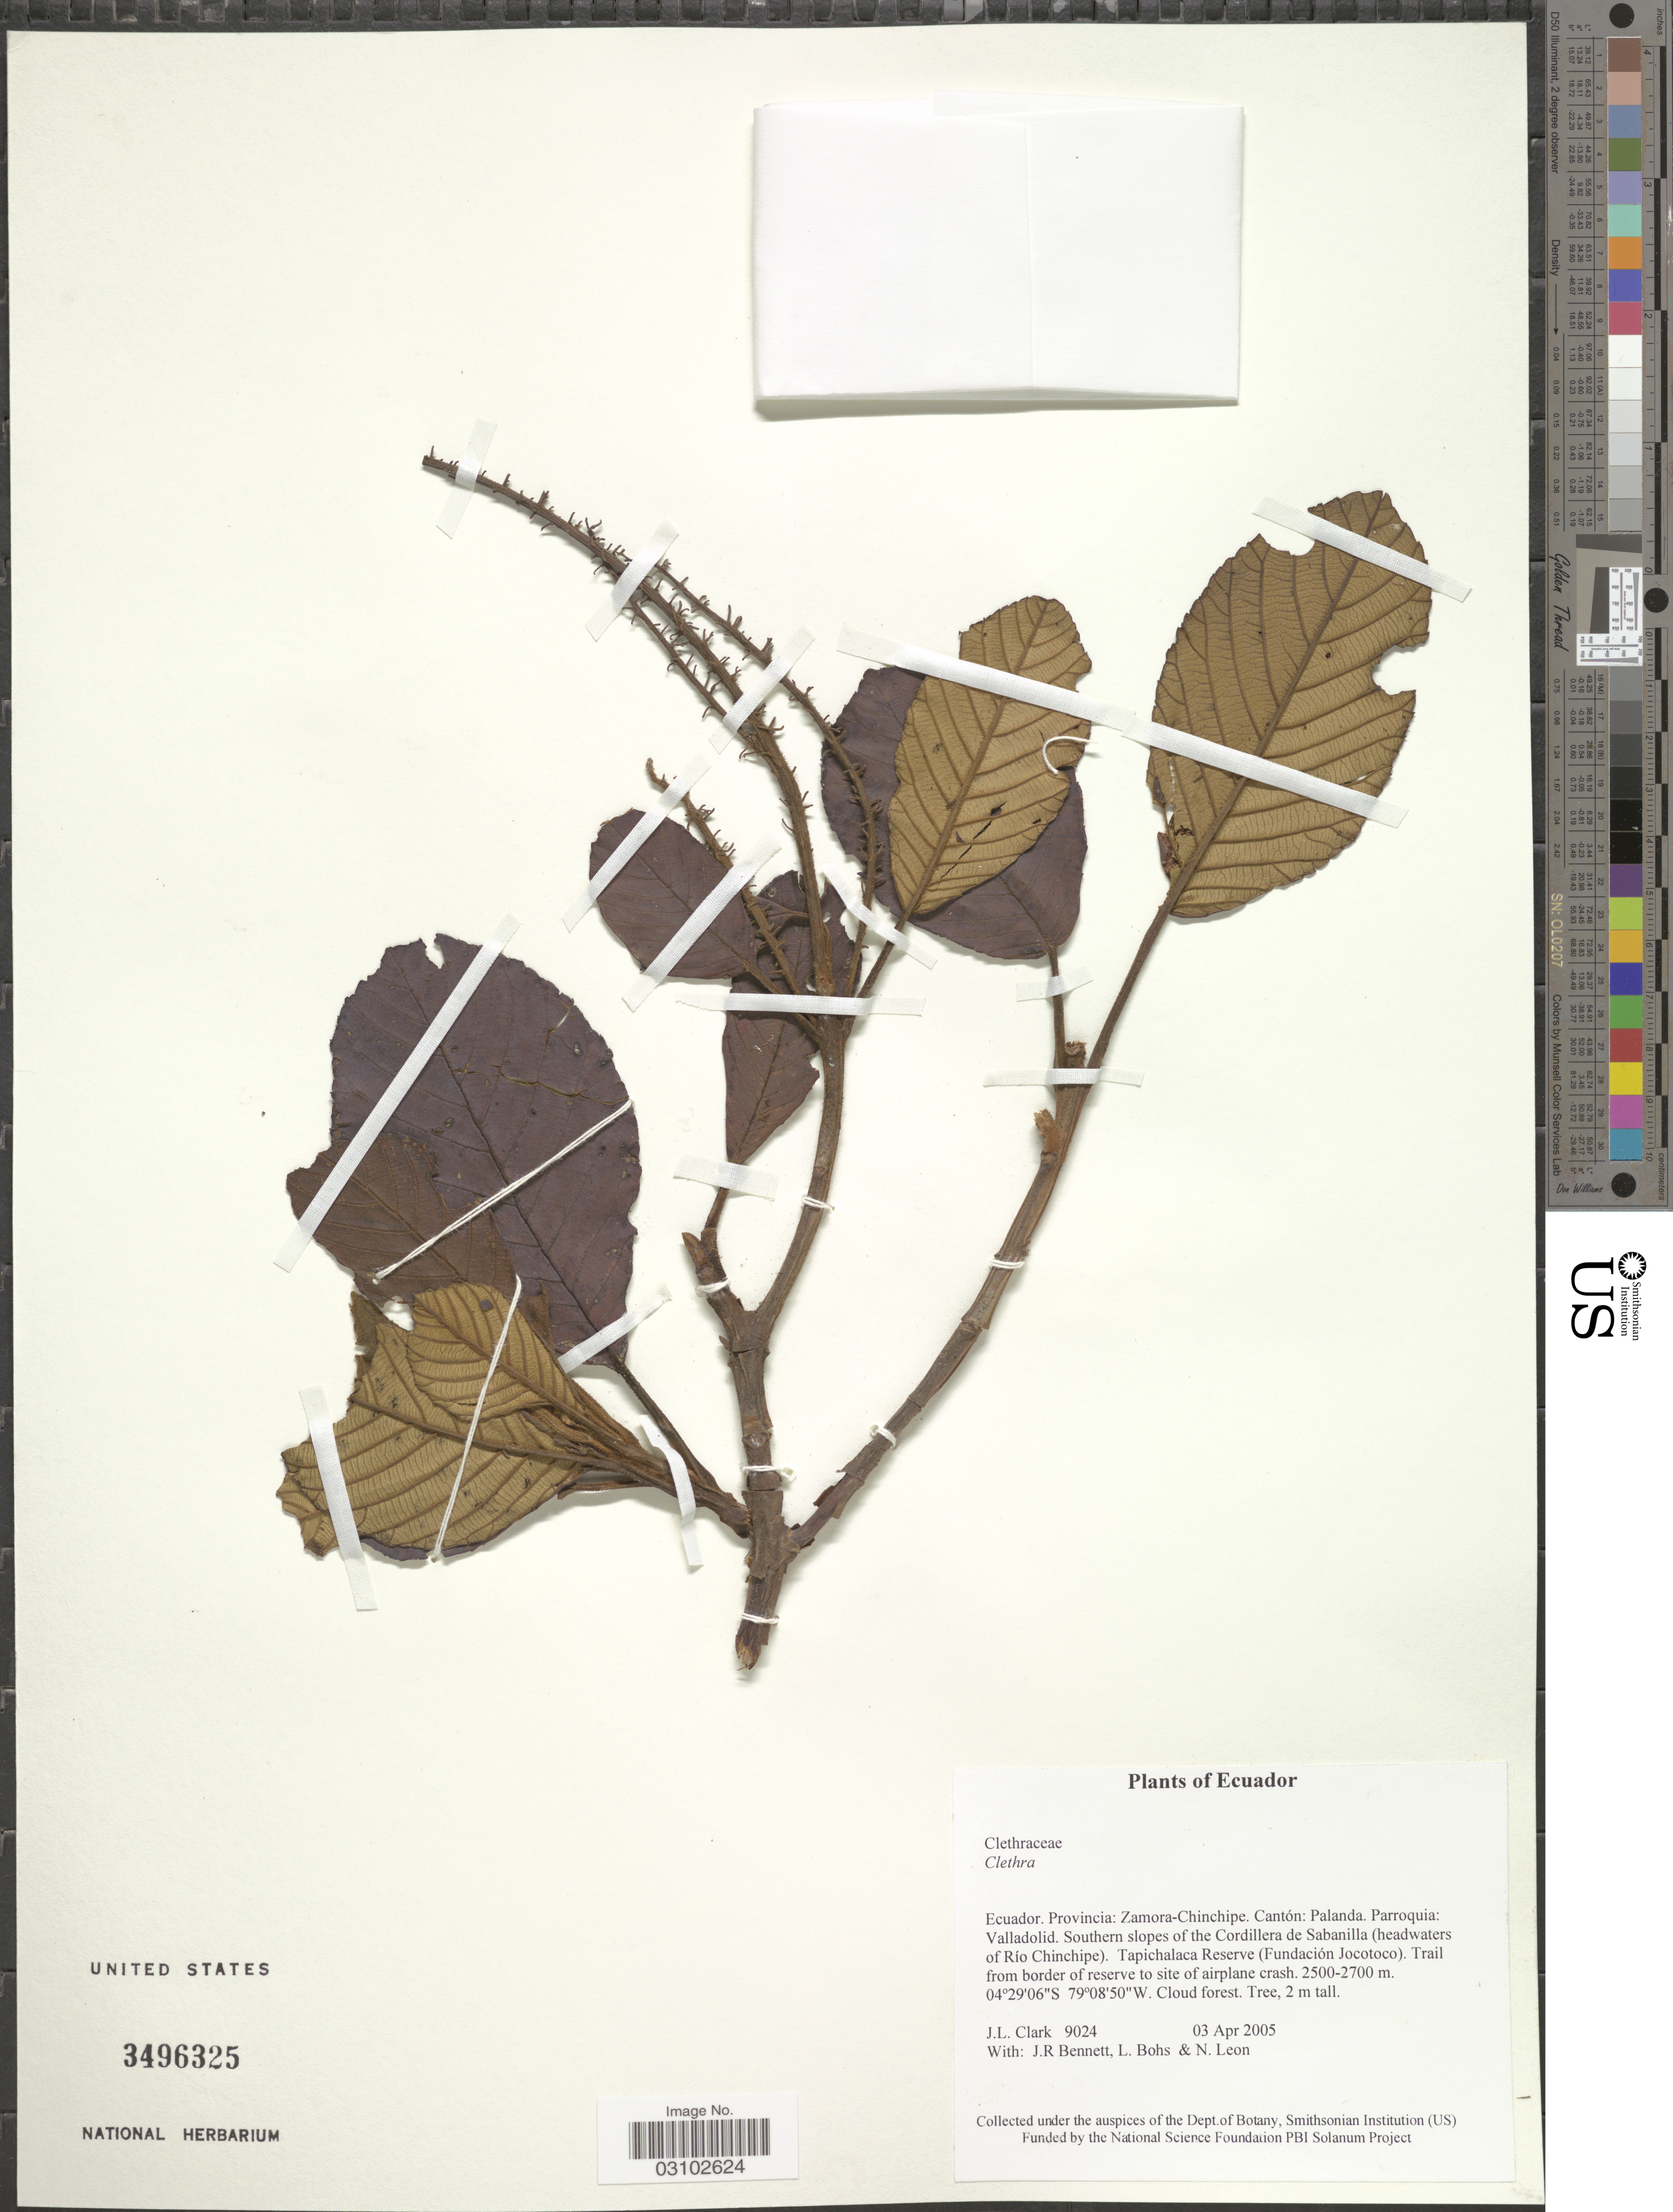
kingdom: Plantae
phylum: Tracheophyta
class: Magnoliopsida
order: Ericales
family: Clethraceae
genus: Clethra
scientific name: Clethra sp.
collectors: J. L. Clark, J. R. Bennett, L. A. Bohs & N. Leon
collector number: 9024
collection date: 2005-04-03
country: Ecuador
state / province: Zamora-Chinchipe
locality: Cantón: Palanda. Parroquia: Valladolid. Southern slopes of the Cordillera de Sabanilla (headwaters of Río Chinchipe). Tapichalaca Reserve (Fundación Jocotoco). Trail from border of reserve to site of airplane crash.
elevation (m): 2500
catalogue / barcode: US 3496325